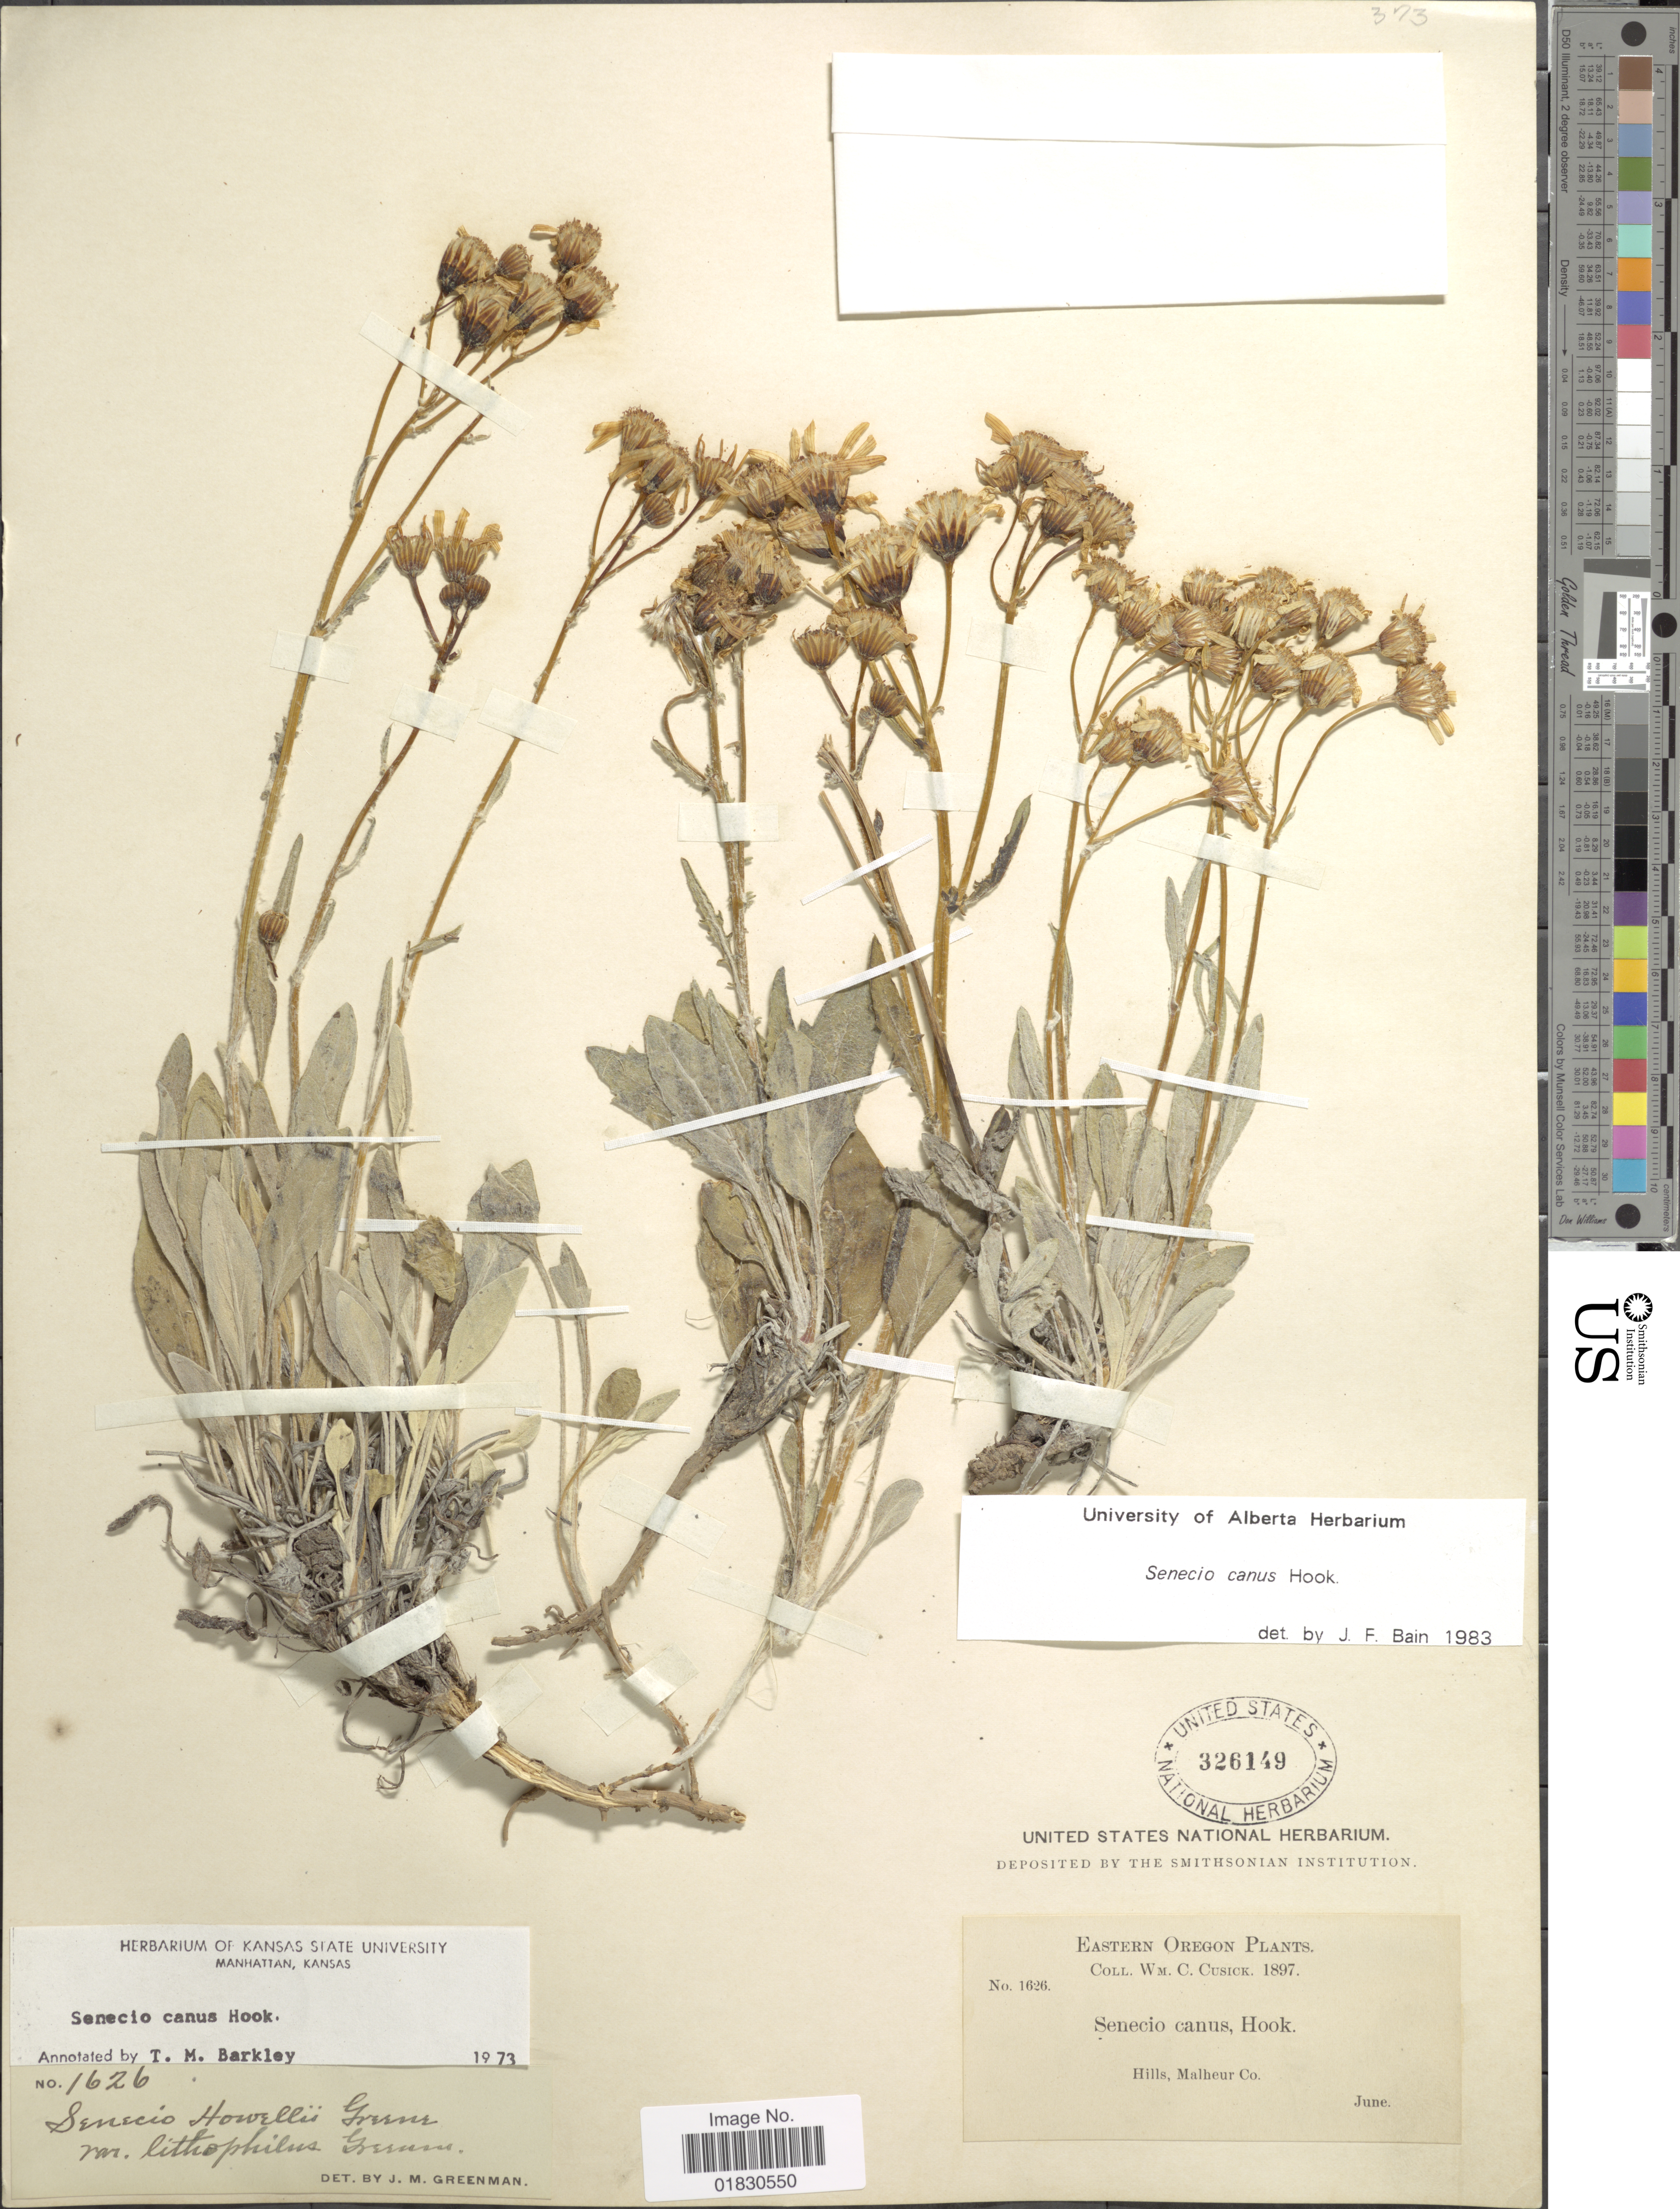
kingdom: Plantae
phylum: Tracheophyta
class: Magnoliopsida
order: Asterales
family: Asteraceae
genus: Packera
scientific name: Packera cana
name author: (Hook.) W.A. Weber & Á. Löve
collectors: W. C. Cusick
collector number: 1626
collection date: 1897-06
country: United States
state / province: Oregon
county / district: Malheur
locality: Eastern Oregon, Hills, Malheur Co.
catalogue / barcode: US 326149